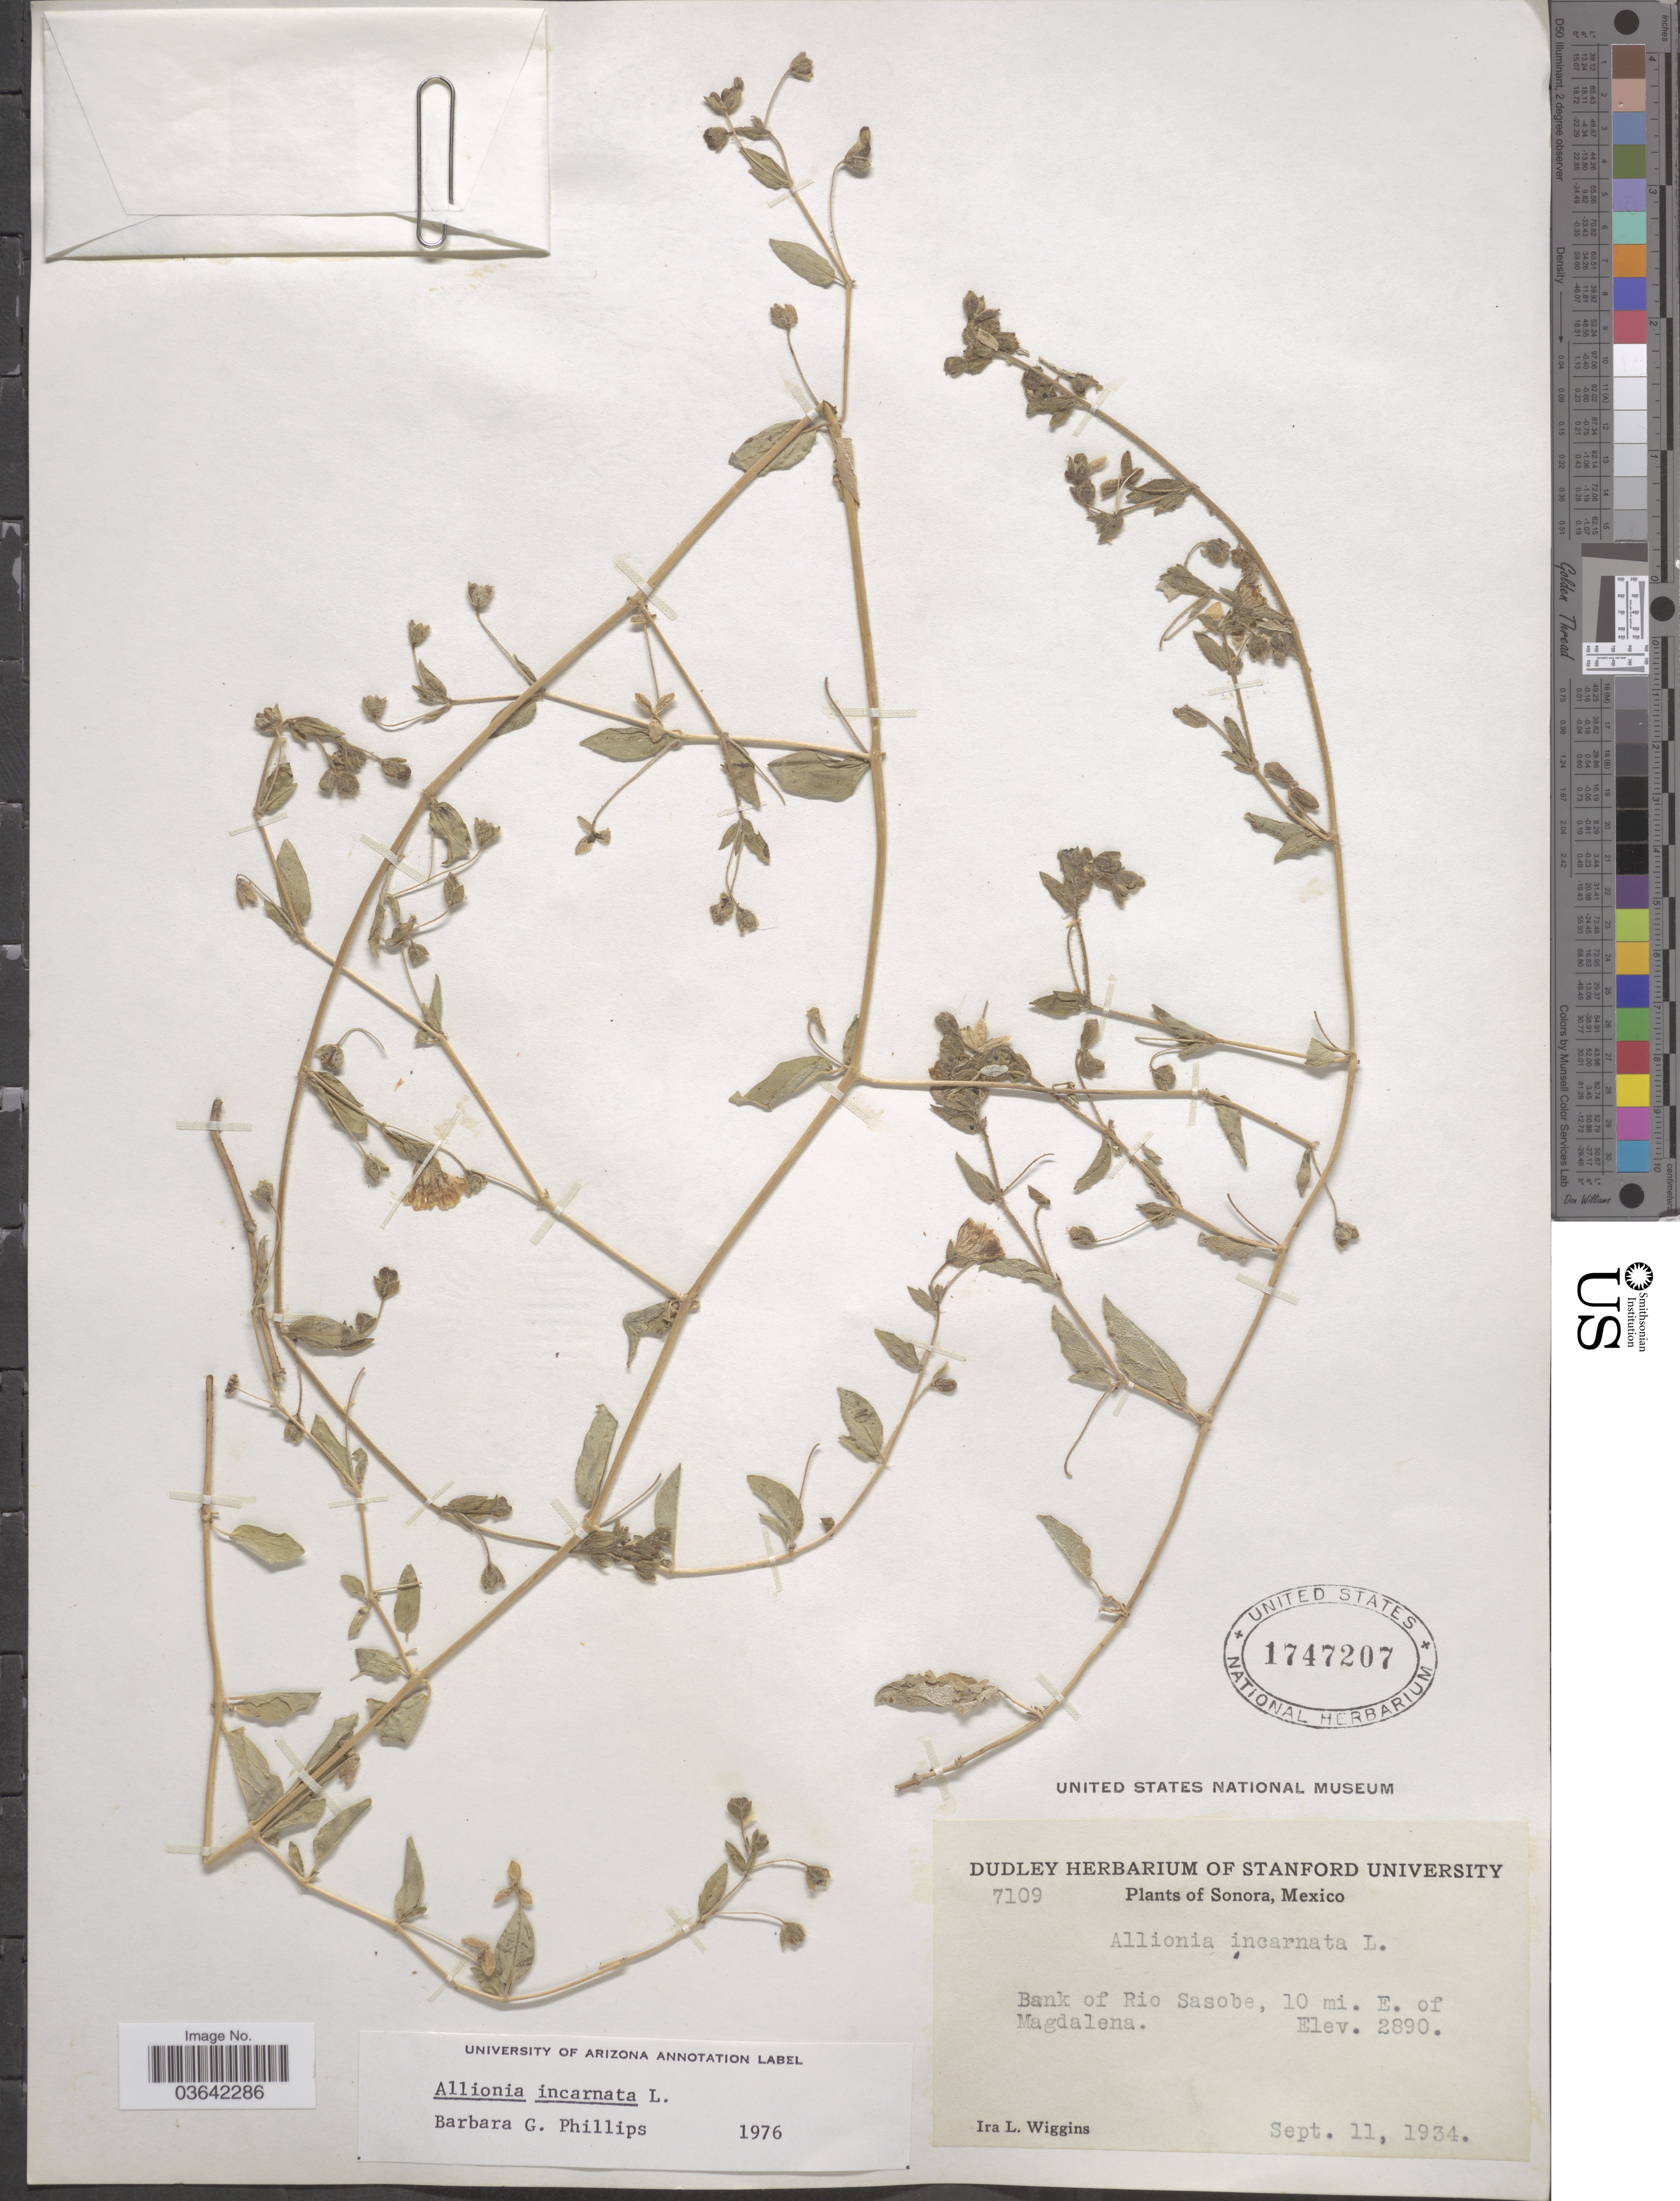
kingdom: Plantae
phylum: Tracheophyta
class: Magnoliopsida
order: Caryophyllales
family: Nyctaginaceae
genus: Allionia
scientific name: Allionia incarnata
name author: L.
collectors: I. L. Wiggins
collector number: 7109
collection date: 1934-09-11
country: Mexico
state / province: Sonora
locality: Bank of Rio Sasobe, 10 mi. E. of Magdalena.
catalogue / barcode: US 1747207